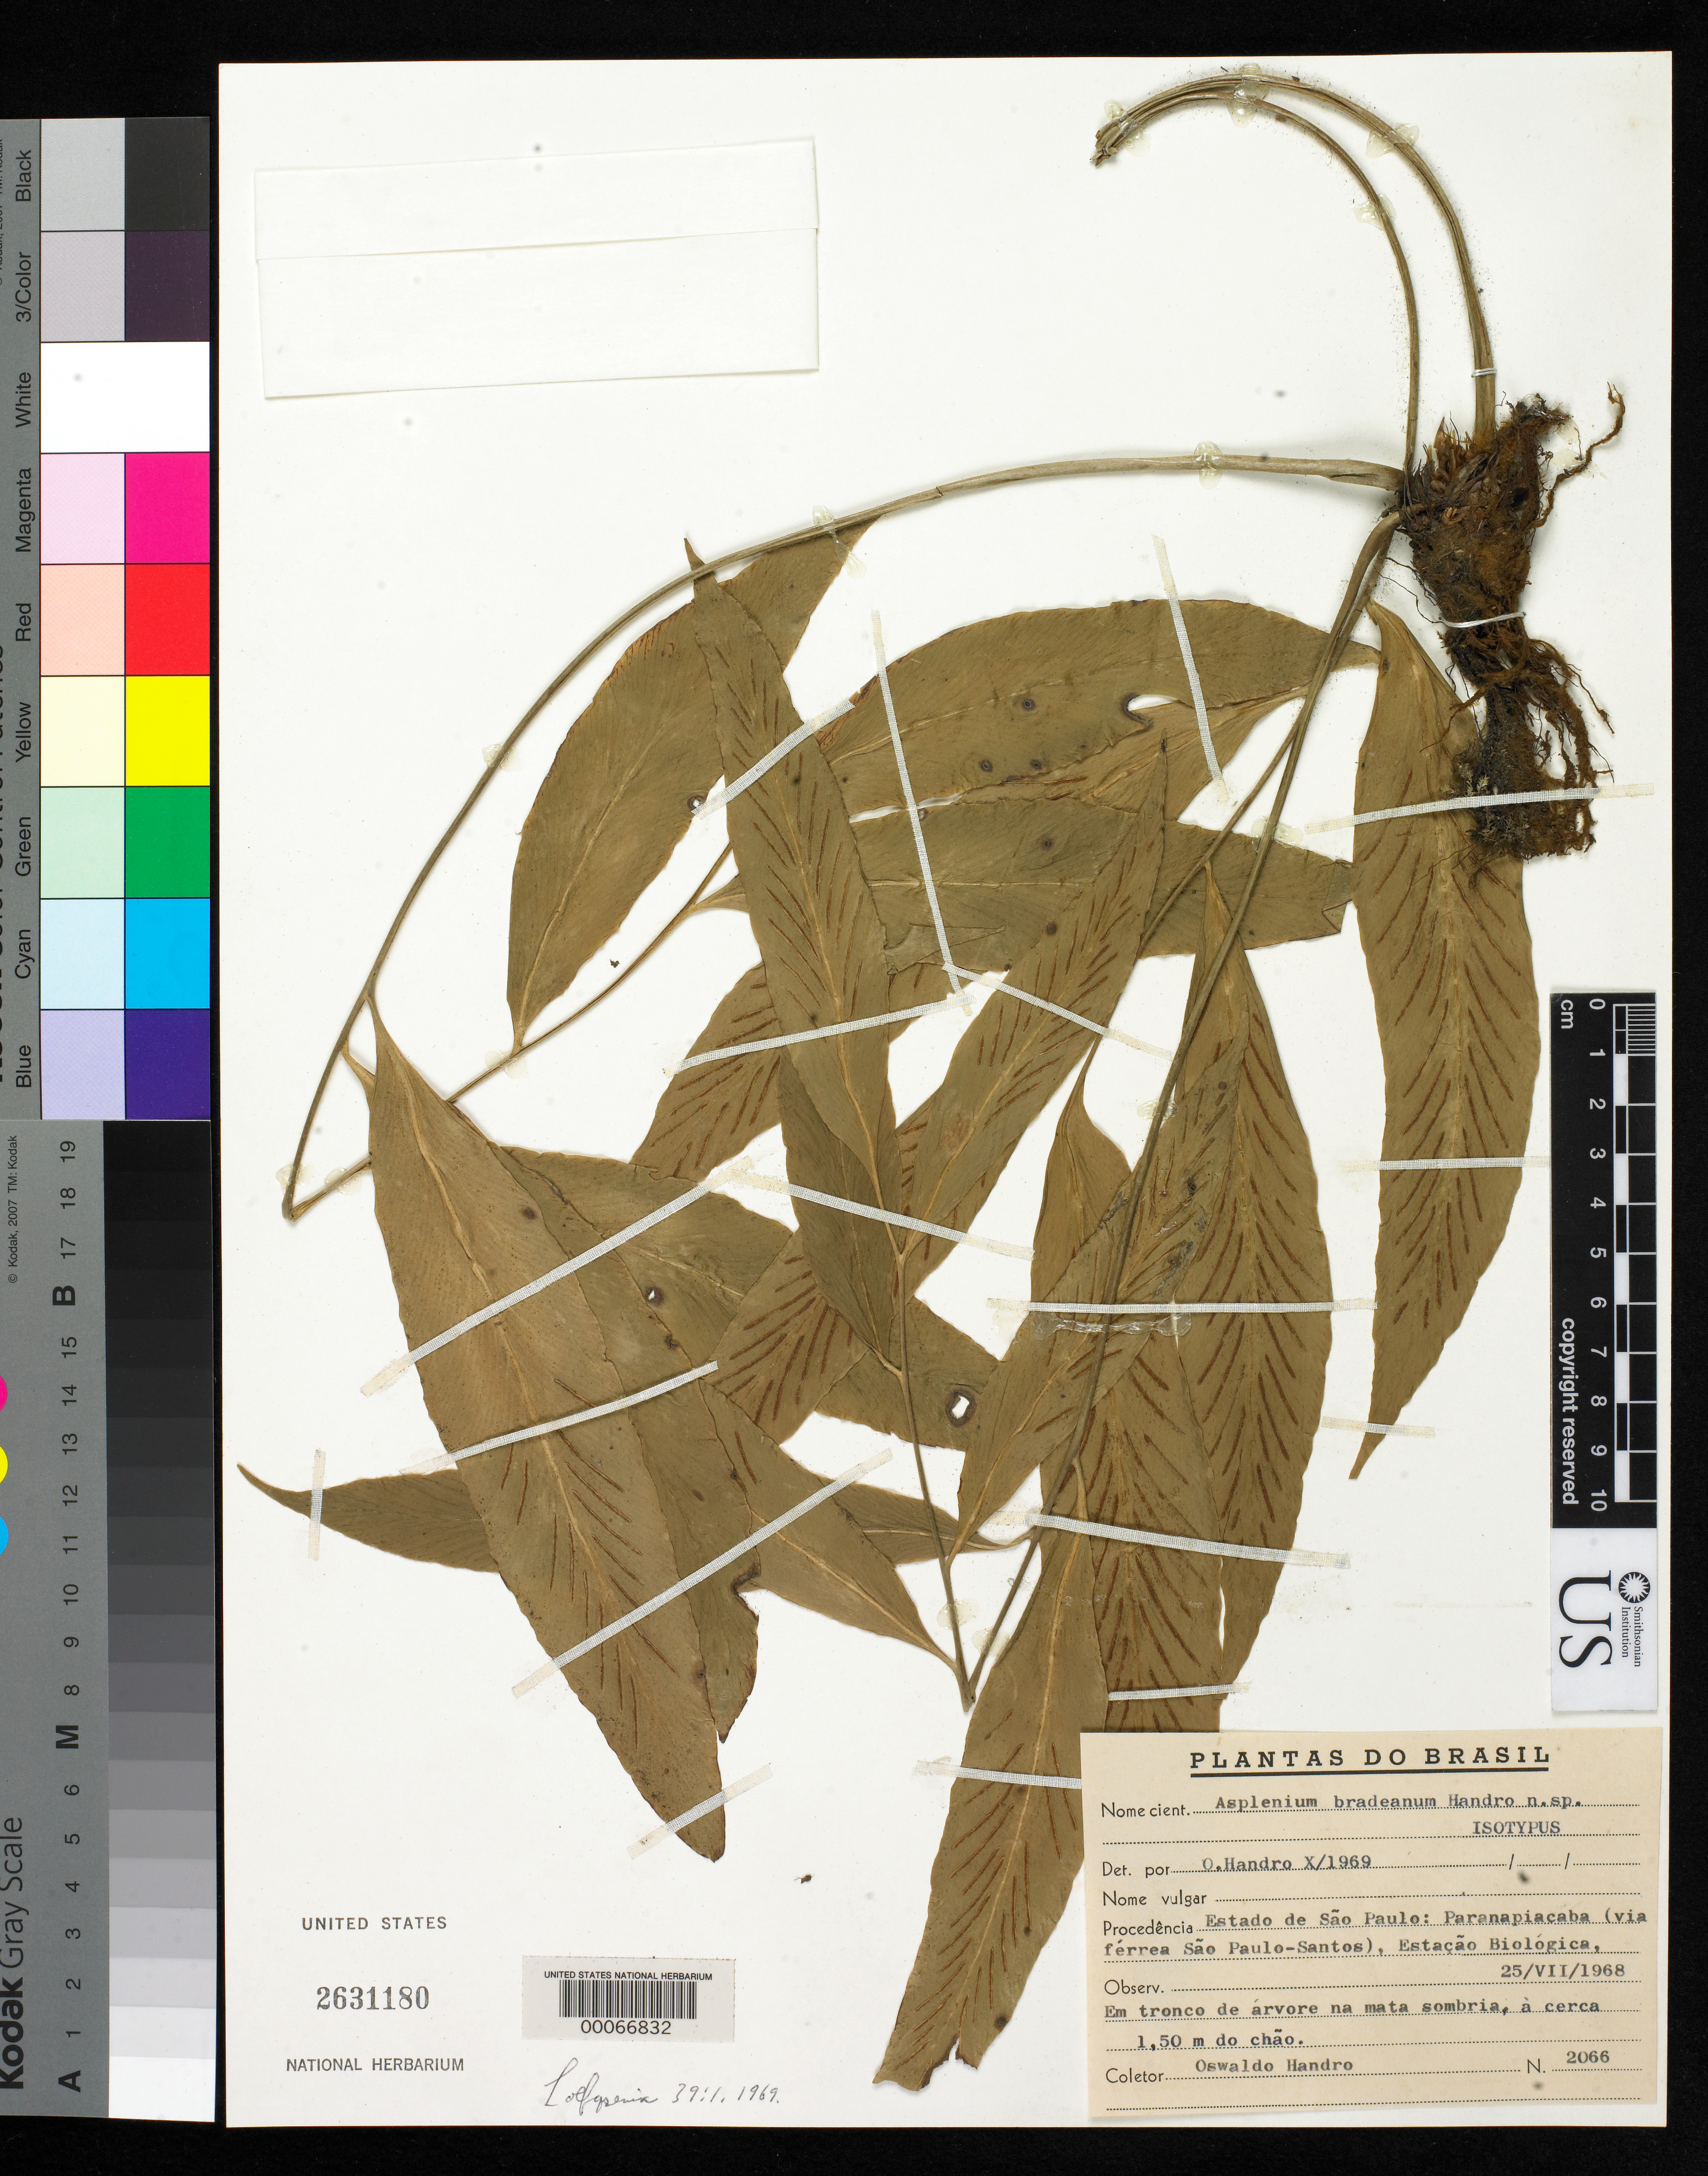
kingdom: Plantae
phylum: Tracheophyta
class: Polypodiopsida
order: Polypodiales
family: Aspleniaceae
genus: Asplenium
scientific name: Asplenium bradeanum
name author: Handro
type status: Isotype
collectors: O. Handro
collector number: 2066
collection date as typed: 25 Jul 1968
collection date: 1968-07-25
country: Brazil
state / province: São Paulo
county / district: Paranapiacaba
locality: Estacao Biologica.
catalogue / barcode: US 2631180